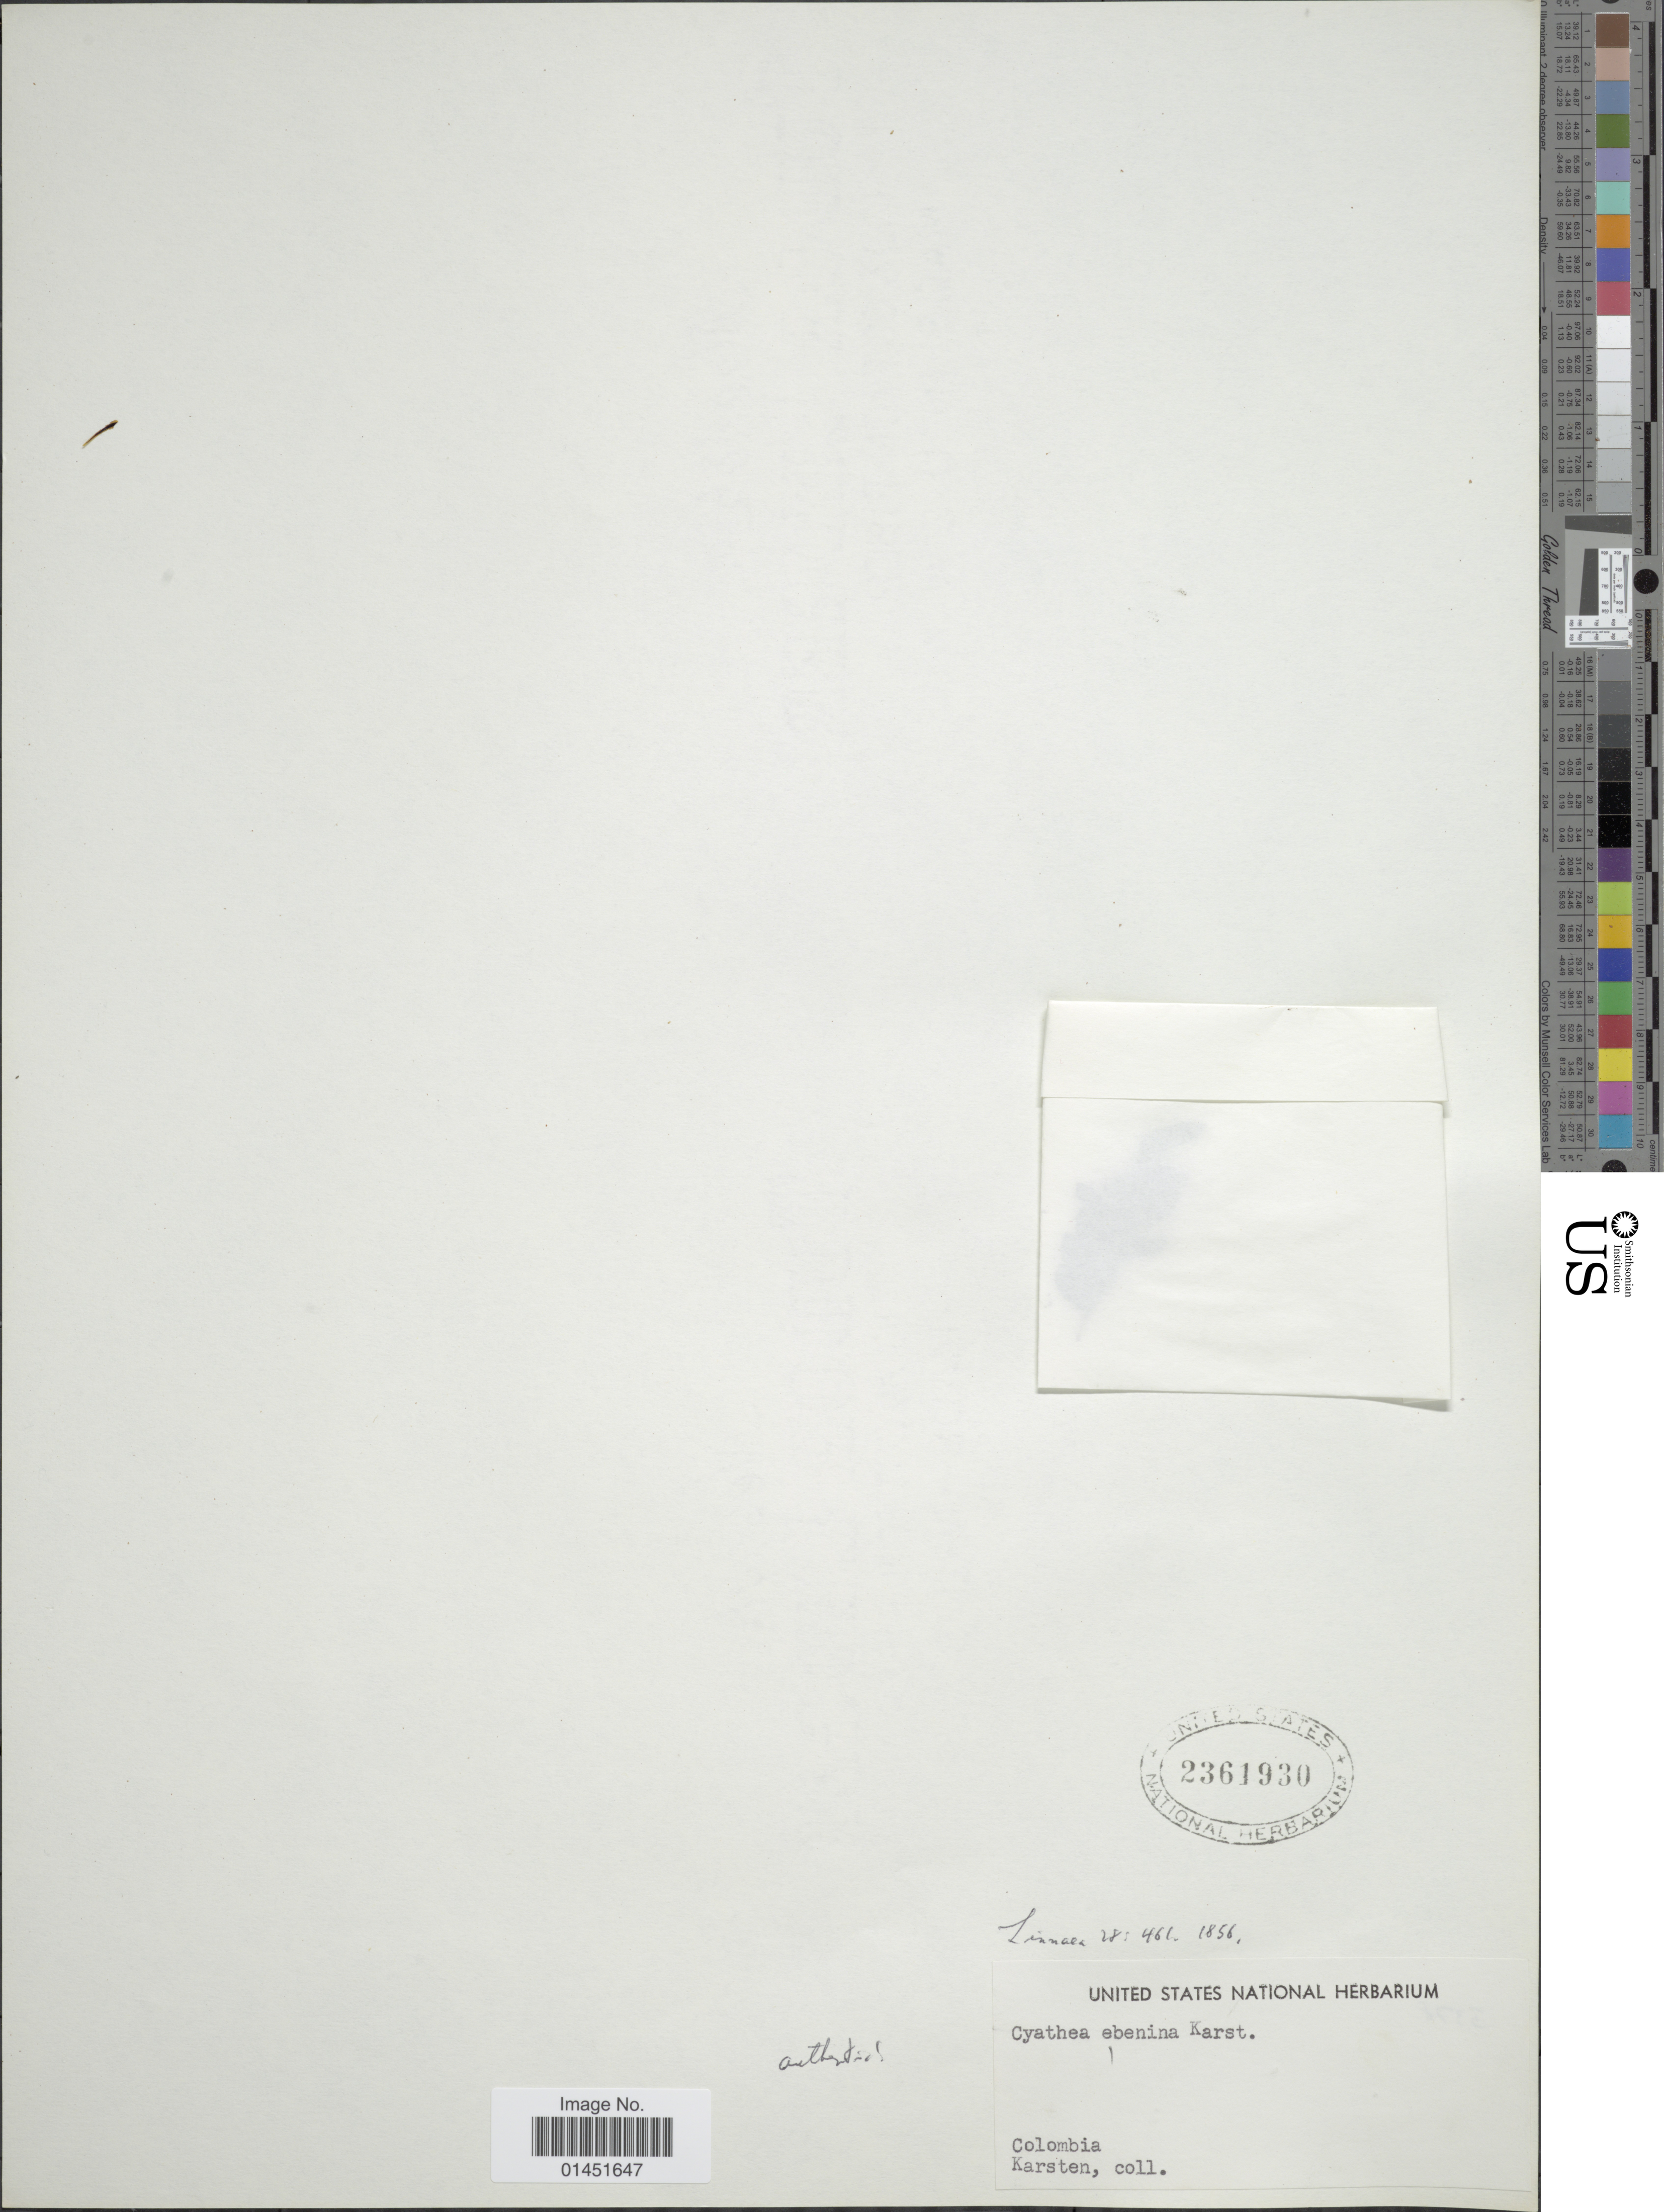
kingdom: Plantae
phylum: Tracheophyta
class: Polypodiopsida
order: Cyatheales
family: Cyatheaceae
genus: Cyathea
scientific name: Cyathea ebenina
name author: H. Karst.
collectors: -. Karsten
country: Colombia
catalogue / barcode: US 2361960